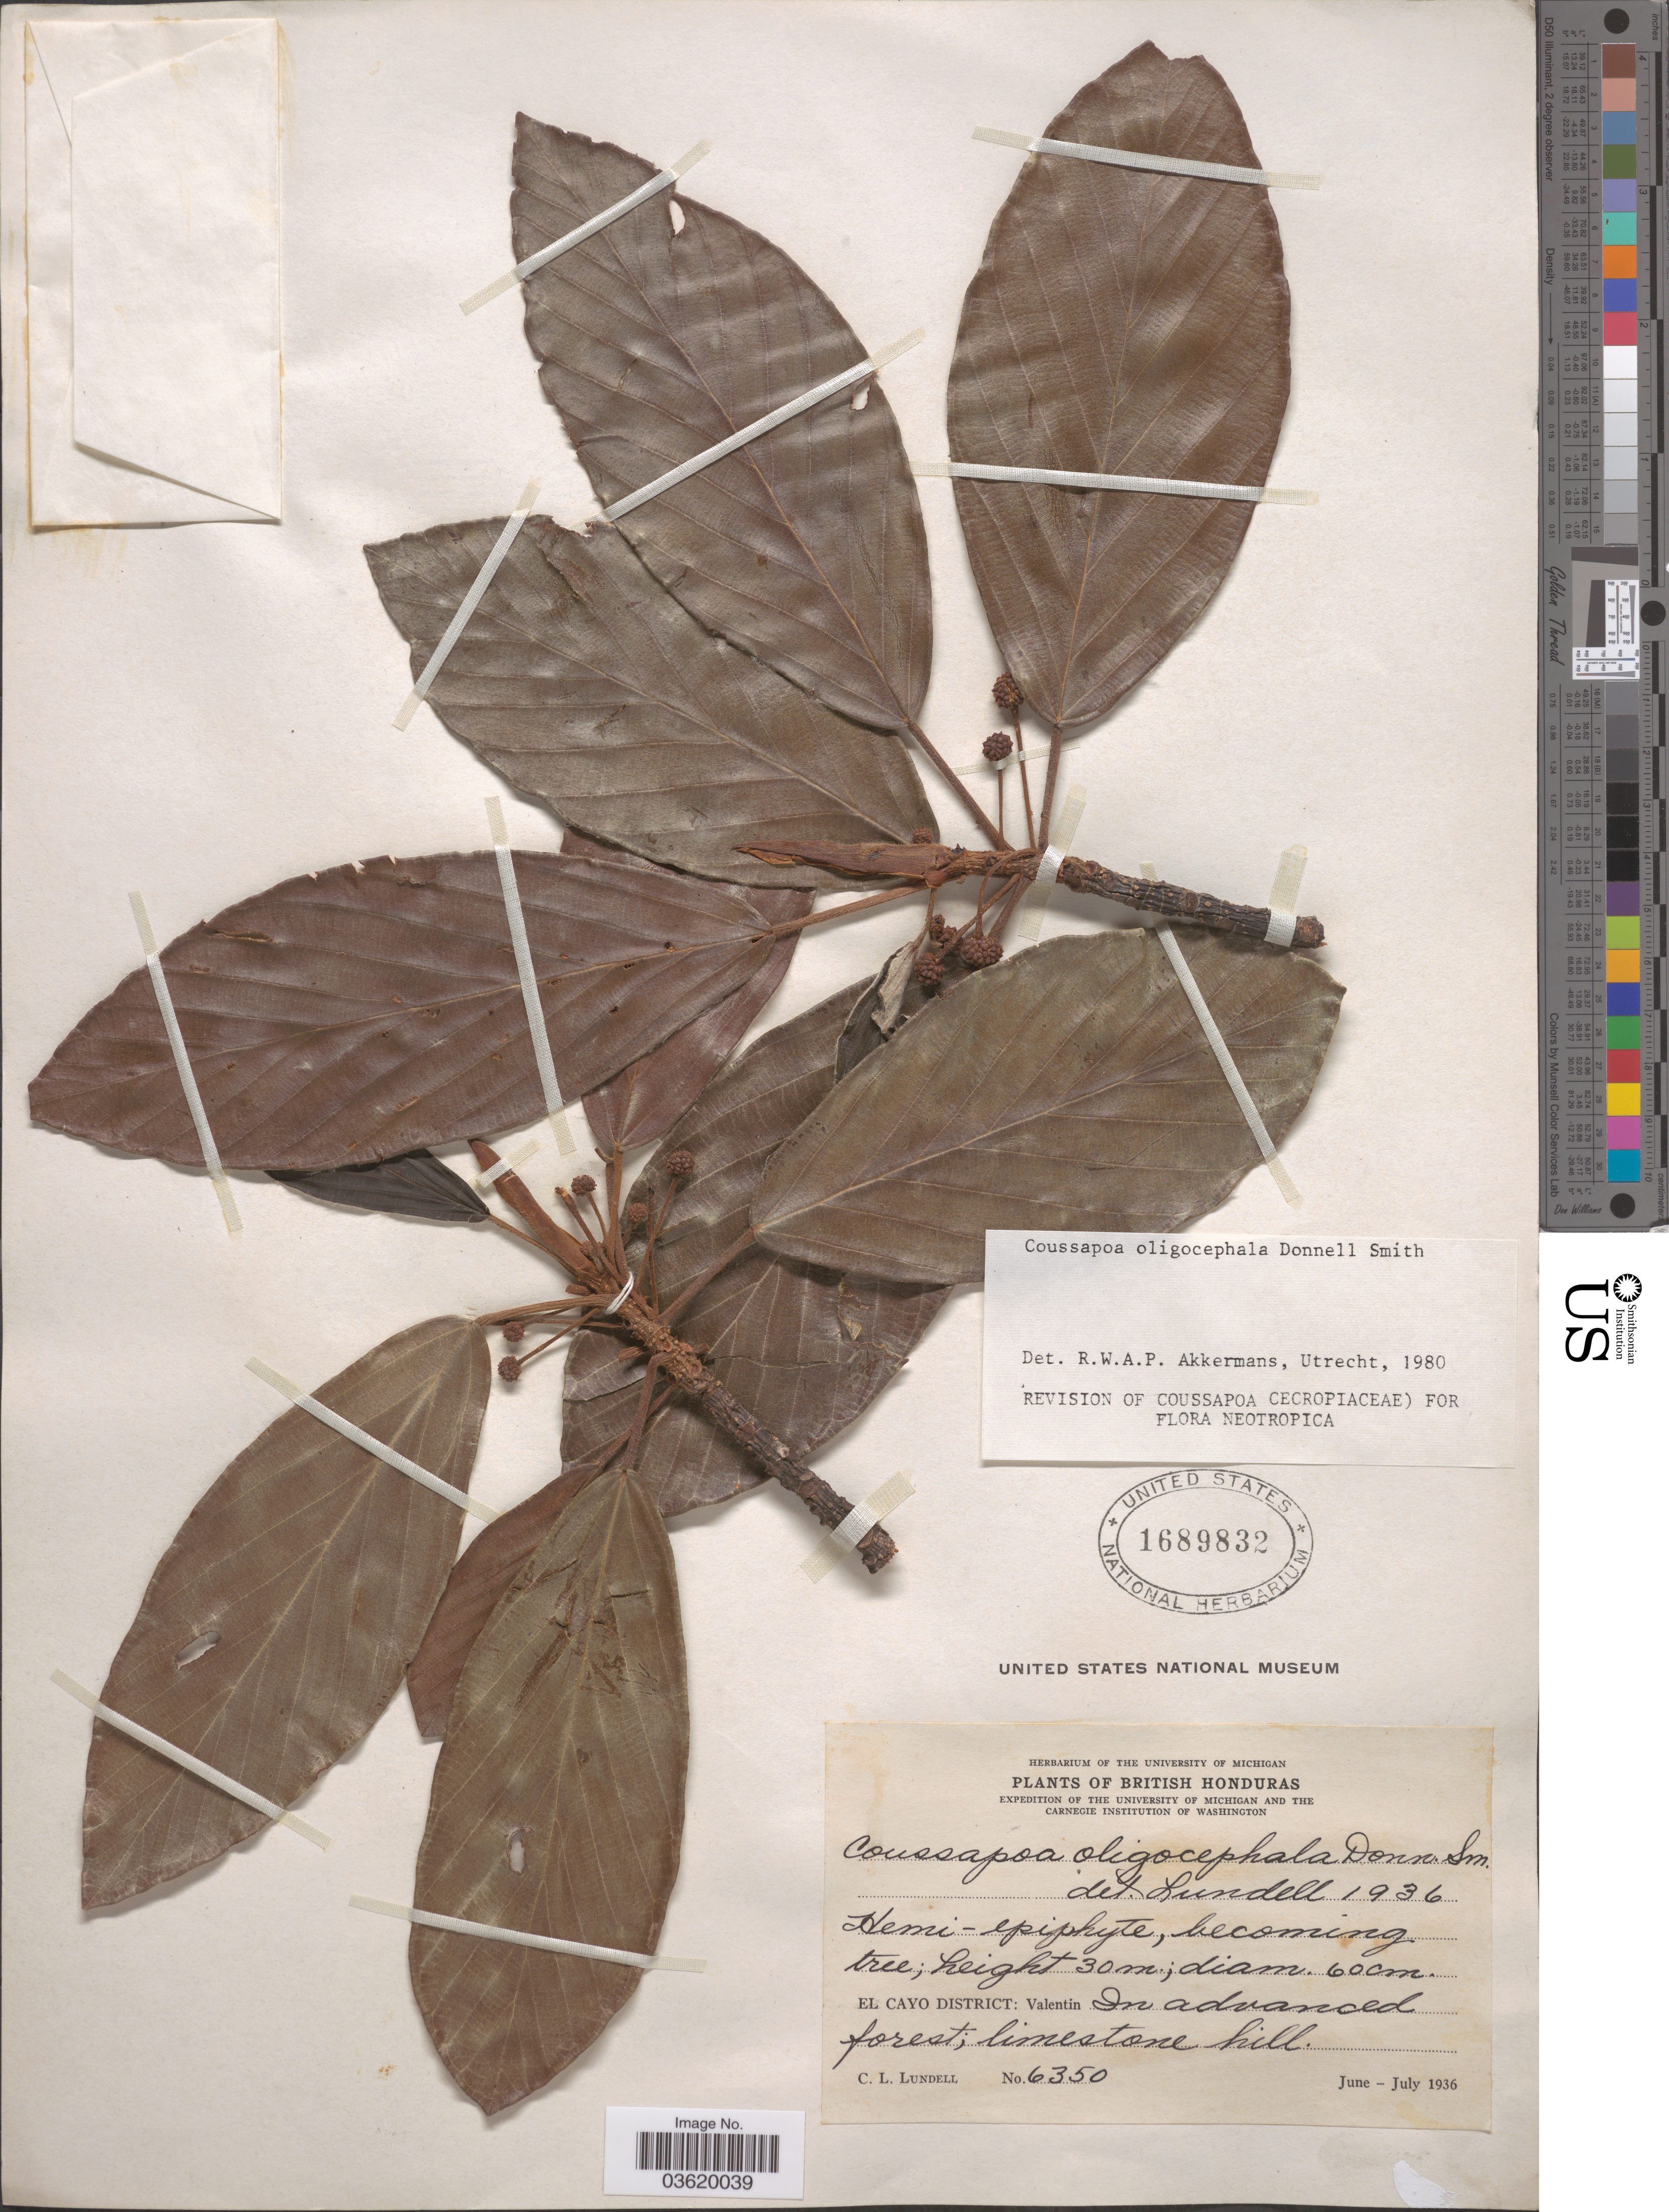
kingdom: Plantae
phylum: Tracheophyta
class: Magnoliopsida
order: Rosales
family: Urticaceae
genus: Coussapoa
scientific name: Coussapoa oligocephala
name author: Donn. Sm.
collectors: C. L. Lundell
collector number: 6350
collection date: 1936-06/1936-07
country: Belize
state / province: Cayo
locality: British Honduras. El Cayo District: Valentin.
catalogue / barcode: US 1689832